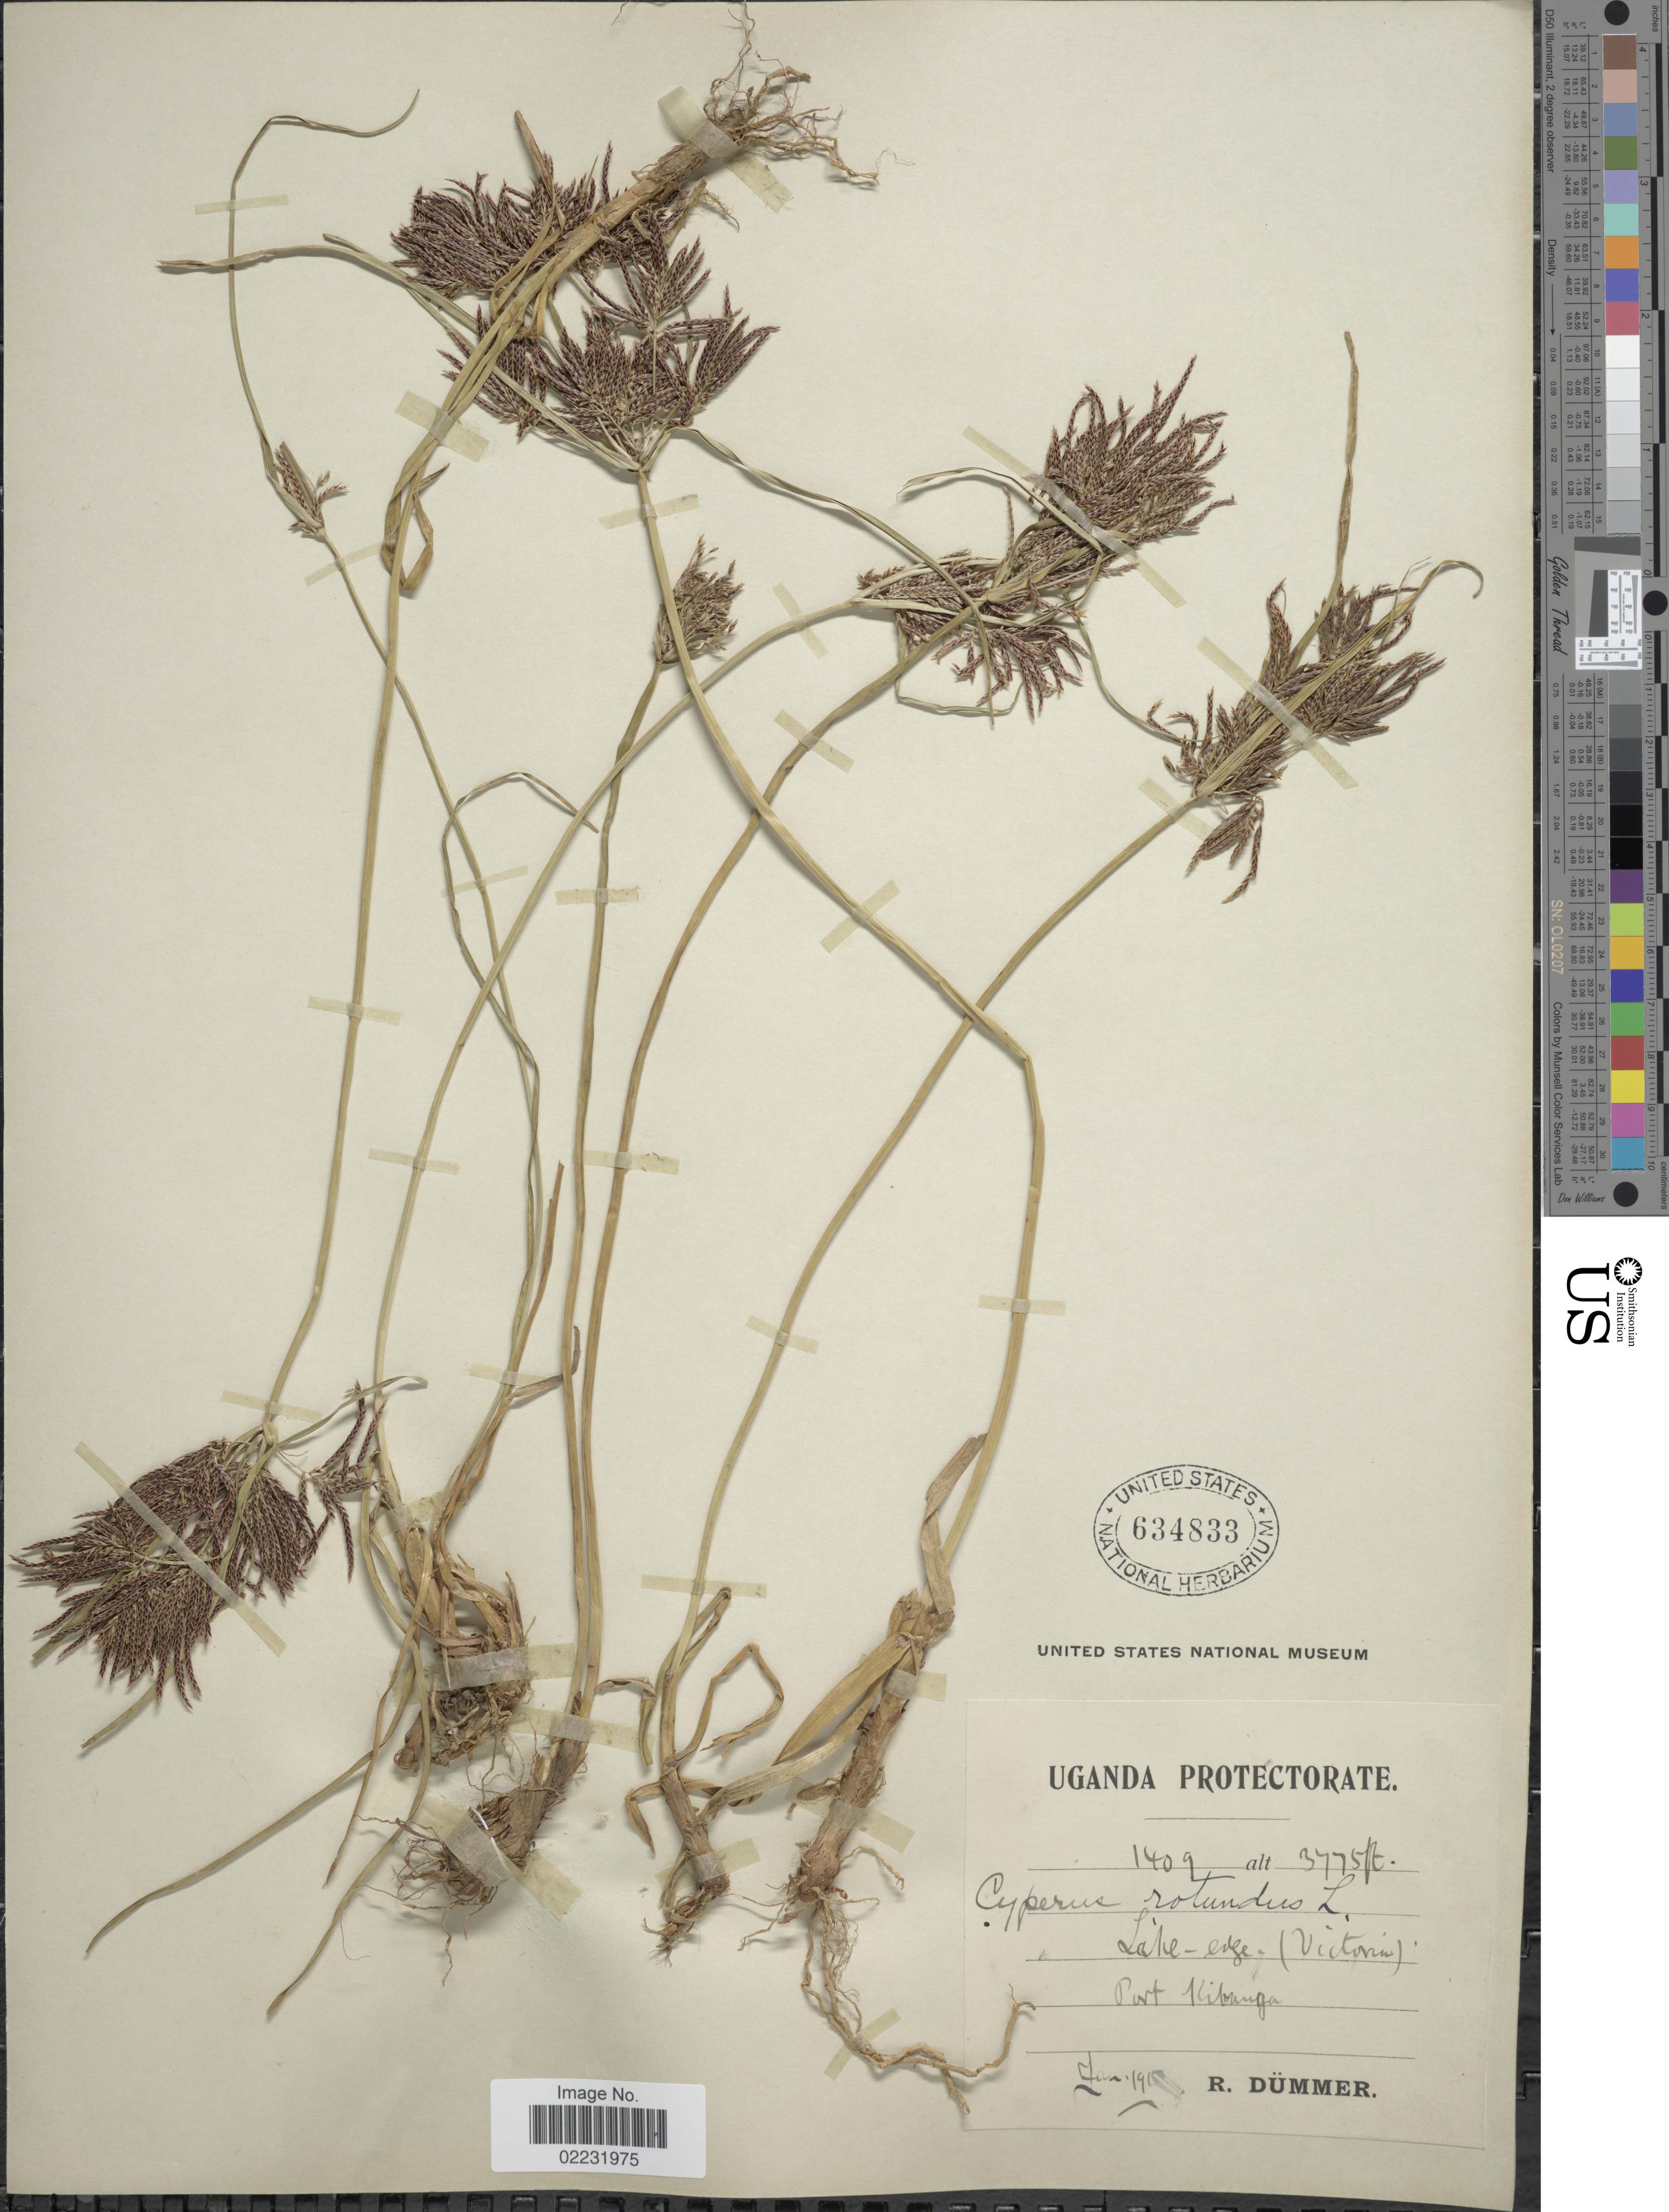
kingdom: Plantae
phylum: Tracheophyta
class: Liliopsida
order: Poales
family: Cyperaceae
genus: Cyperus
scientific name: Cyperus rotundus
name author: L.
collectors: R. A. Dümmer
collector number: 1409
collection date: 1915-01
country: Uganda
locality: Lake-edge (Victoria) Port Kibunga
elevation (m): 1151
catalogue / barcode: US 634833